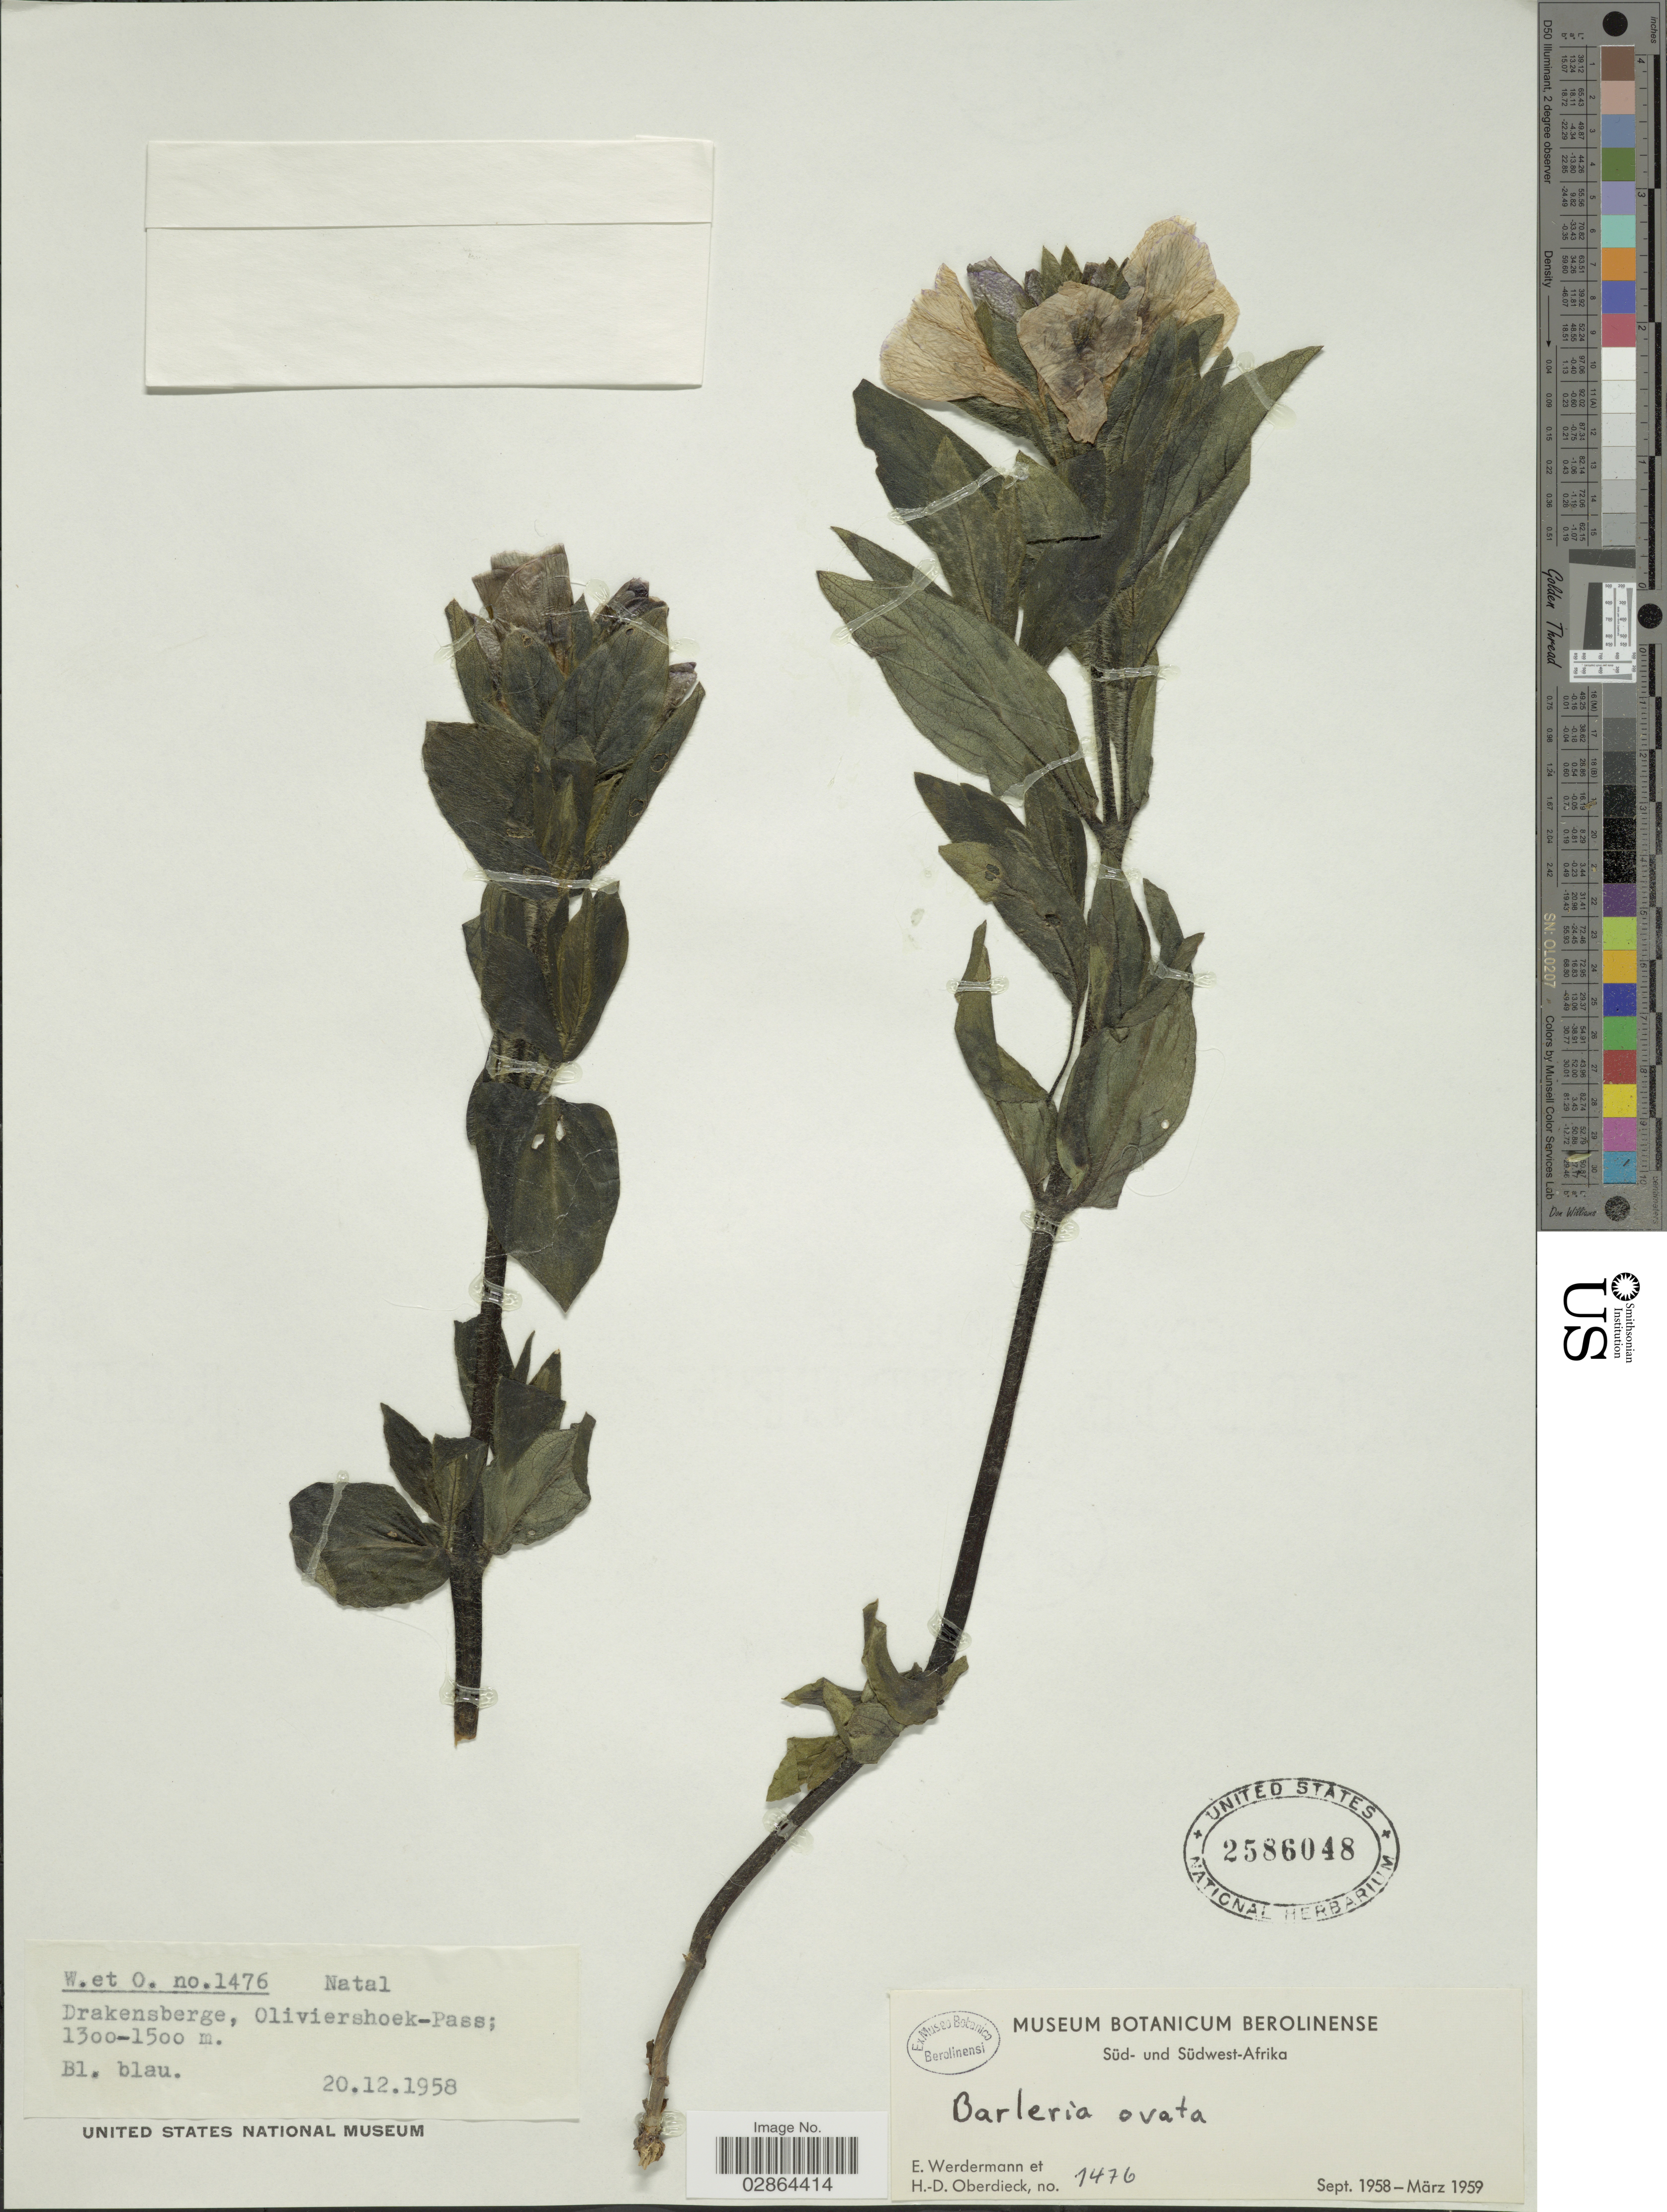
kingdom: Plantae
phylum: Tracheophyta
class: Magnoliopsida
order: Lamiales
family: Acanthaceae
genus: Barleria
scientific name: Barleria ovata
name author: E. Mey. & Nees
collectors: E. Werdermann & H. Oberdieck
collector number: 1476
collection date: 1958-12-20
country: South Africa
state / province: KwaZulu-Natal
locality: Drakensberge, Oliviershoek-Pass.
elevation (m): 1300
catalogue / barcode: US 2586048